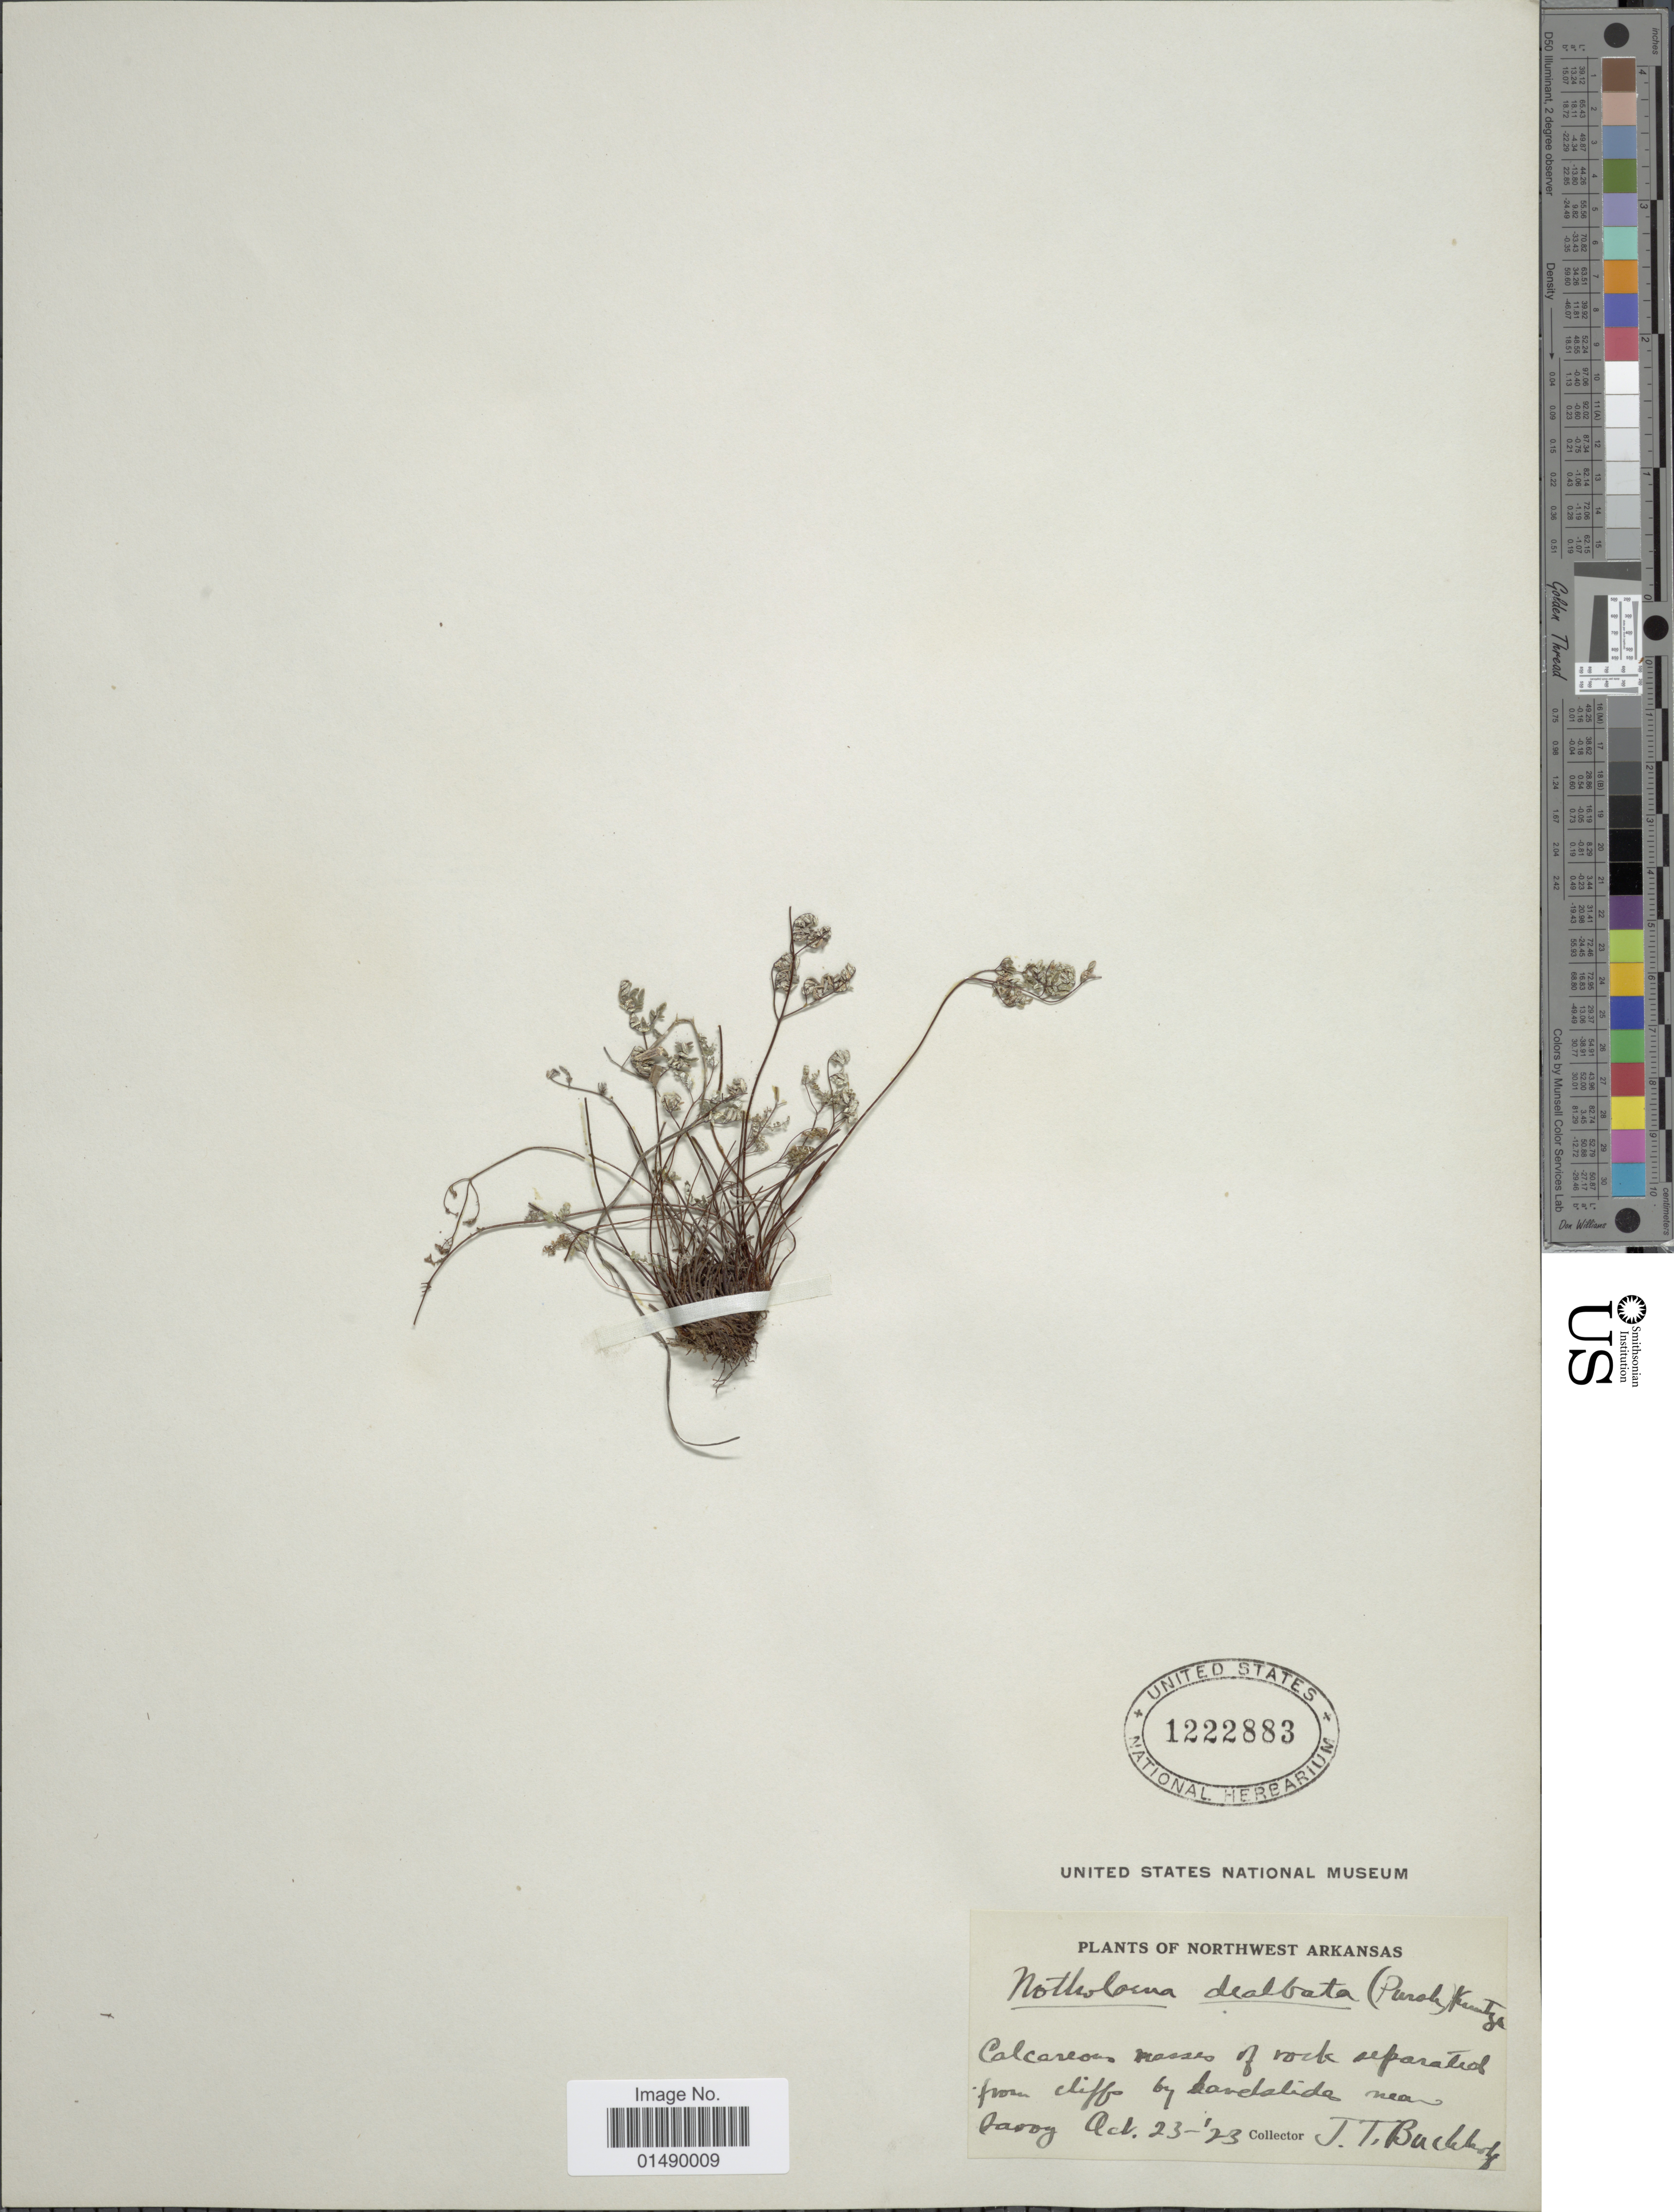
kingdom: Plantae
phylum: Tracheophyta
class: Polypodiopsida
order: Polypodiales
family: Pteridaceae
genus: Argyrochosma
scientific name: Argyrochosma dealbata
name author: (Pursh) Windham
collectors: J. T. Buchholz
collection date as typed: Transcribed d/m/y: 23/10/23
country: United States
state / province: Arkansas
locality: Northwest Arkansas.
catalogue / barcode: US 1222883